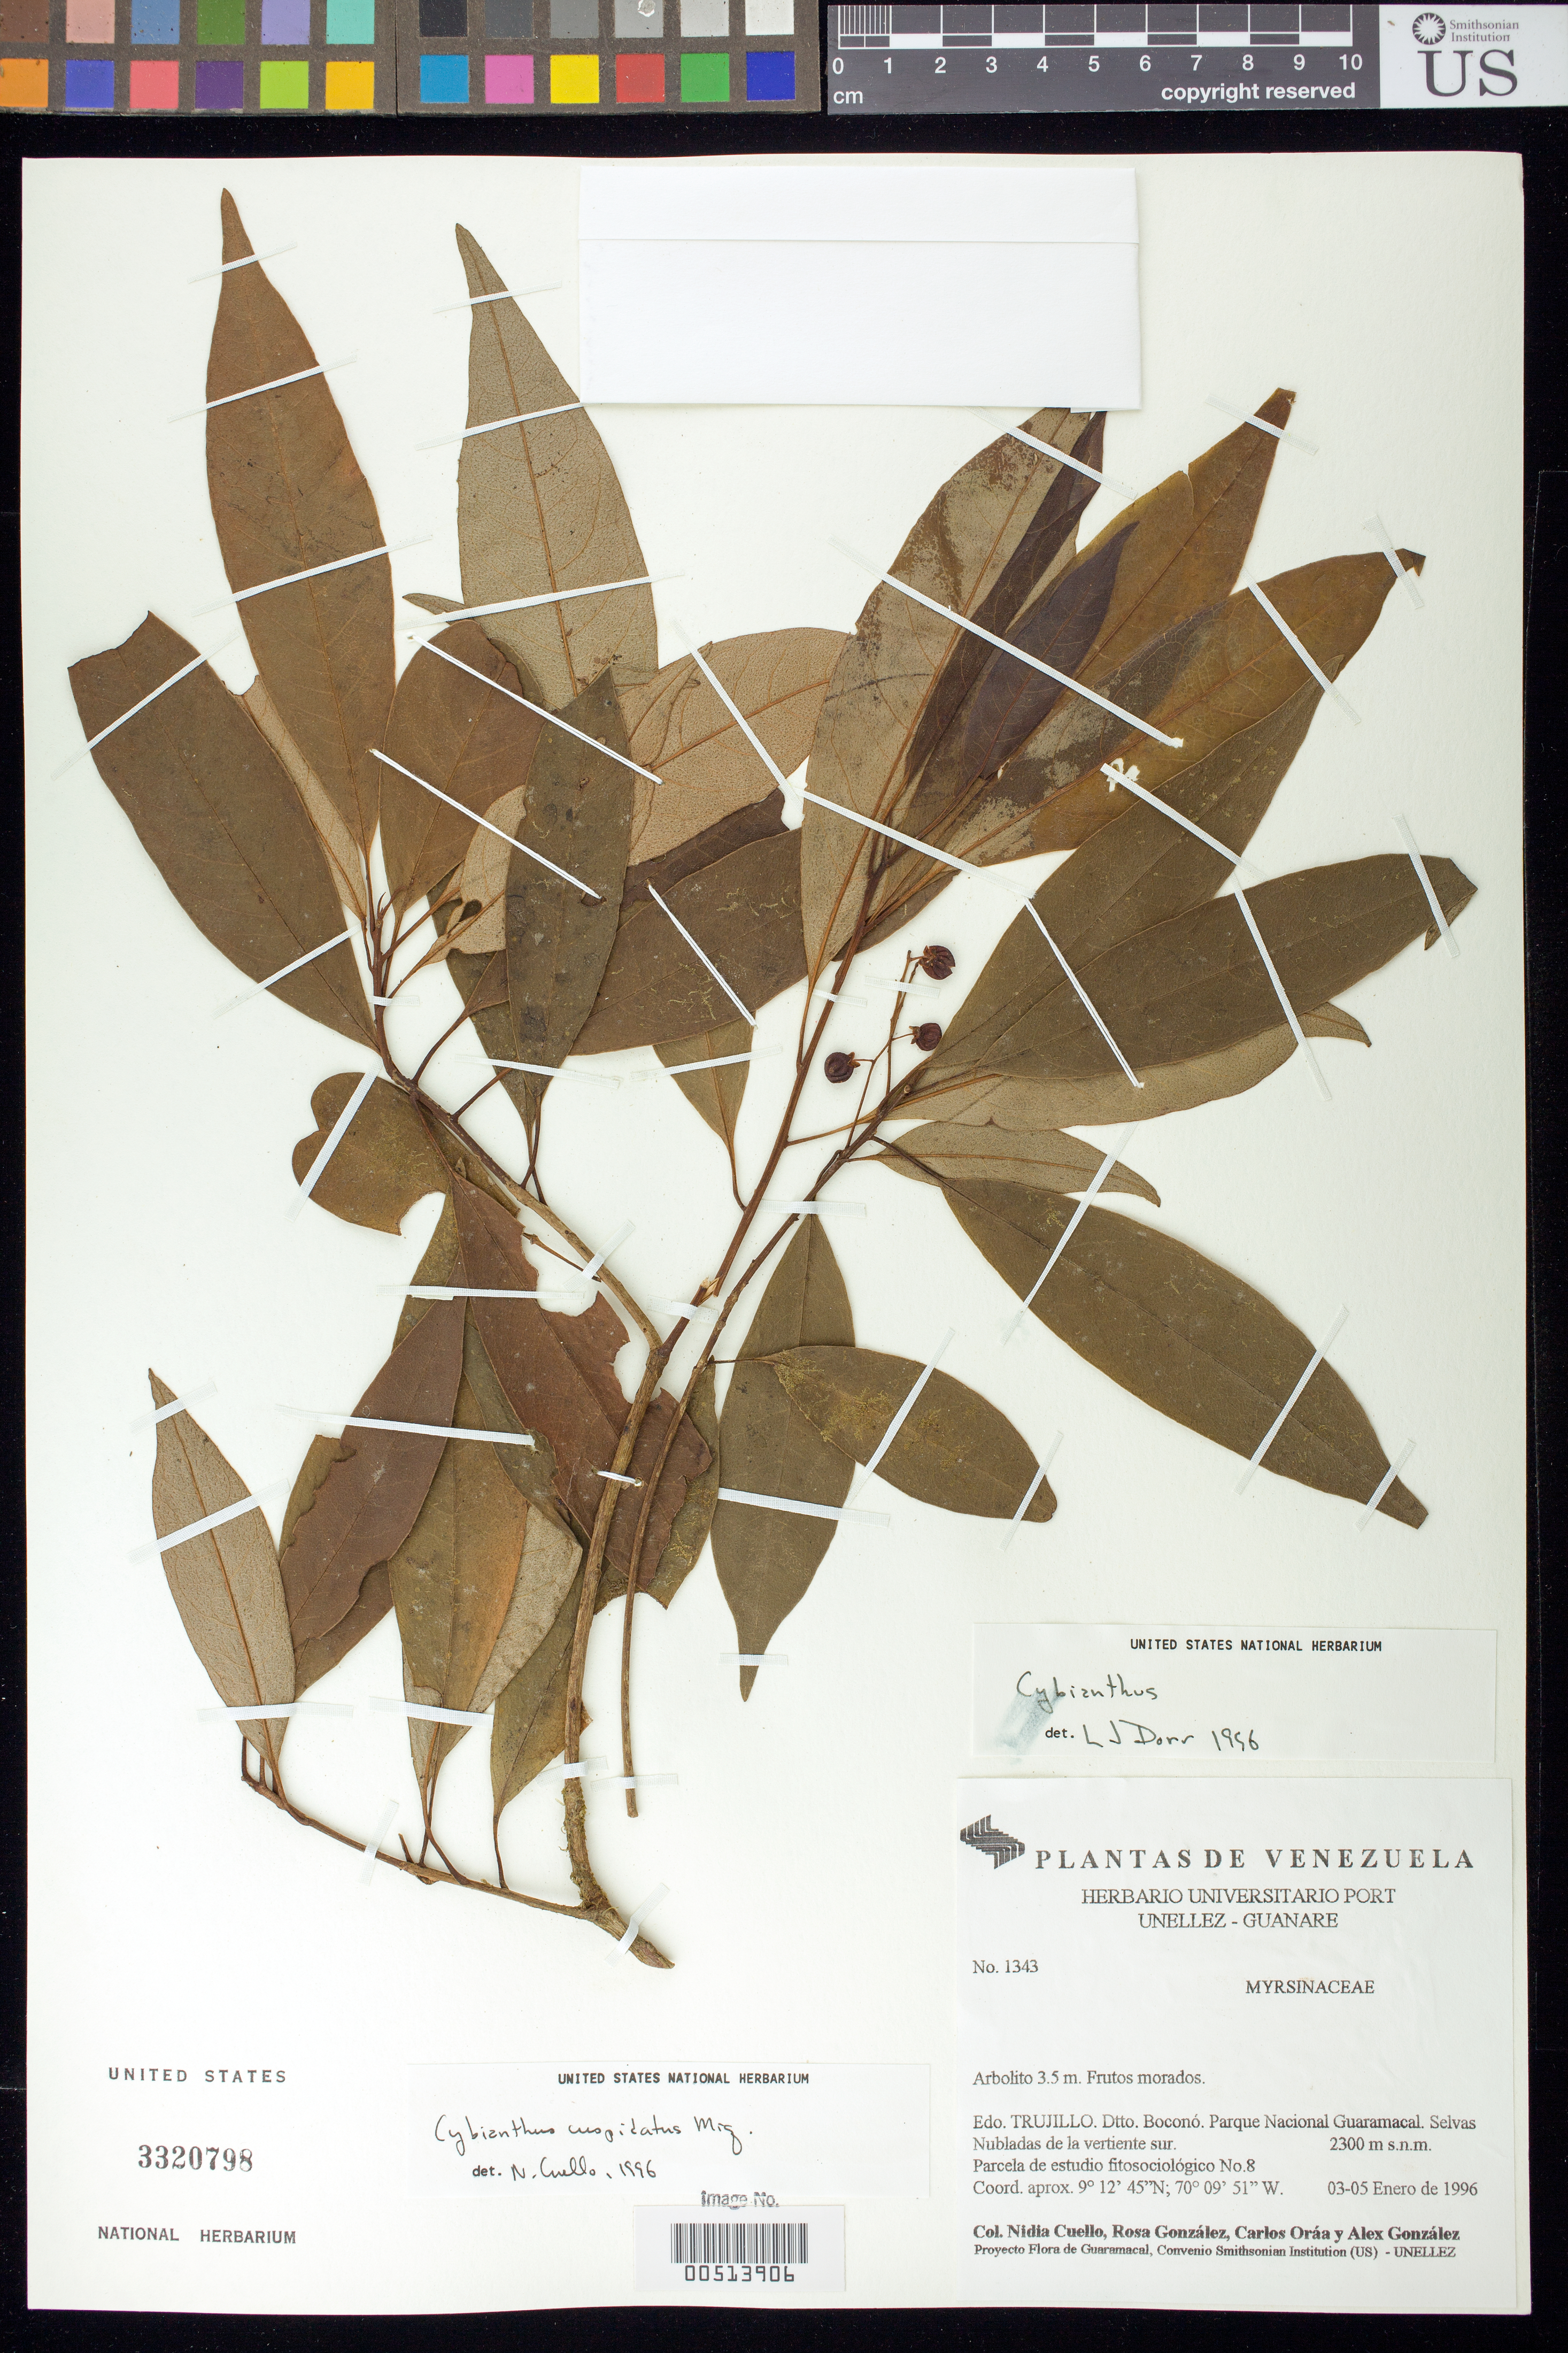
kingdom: Plantae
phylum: Tracheophyta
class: Magnoliopsida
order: Ericales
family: Primulaceae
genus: Cybianthus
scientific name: Cybianthus cuspidatus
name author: Miq.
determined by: Cuello, Nidia L.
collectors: N. L. Cuello, R. González, C. Oráa & A. Gonzáles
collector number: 1343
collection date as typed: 03 Jan 1996 to 05 Jan 1996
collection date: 1996-01-03/1996-01-05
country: Venezuela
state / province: Trujillo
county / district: Boconó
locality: Parque Nacional Guaramacal, vertiente S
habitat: Selva Nubladas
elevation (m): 2300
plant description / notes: PORT, US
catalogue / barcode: US 3320798